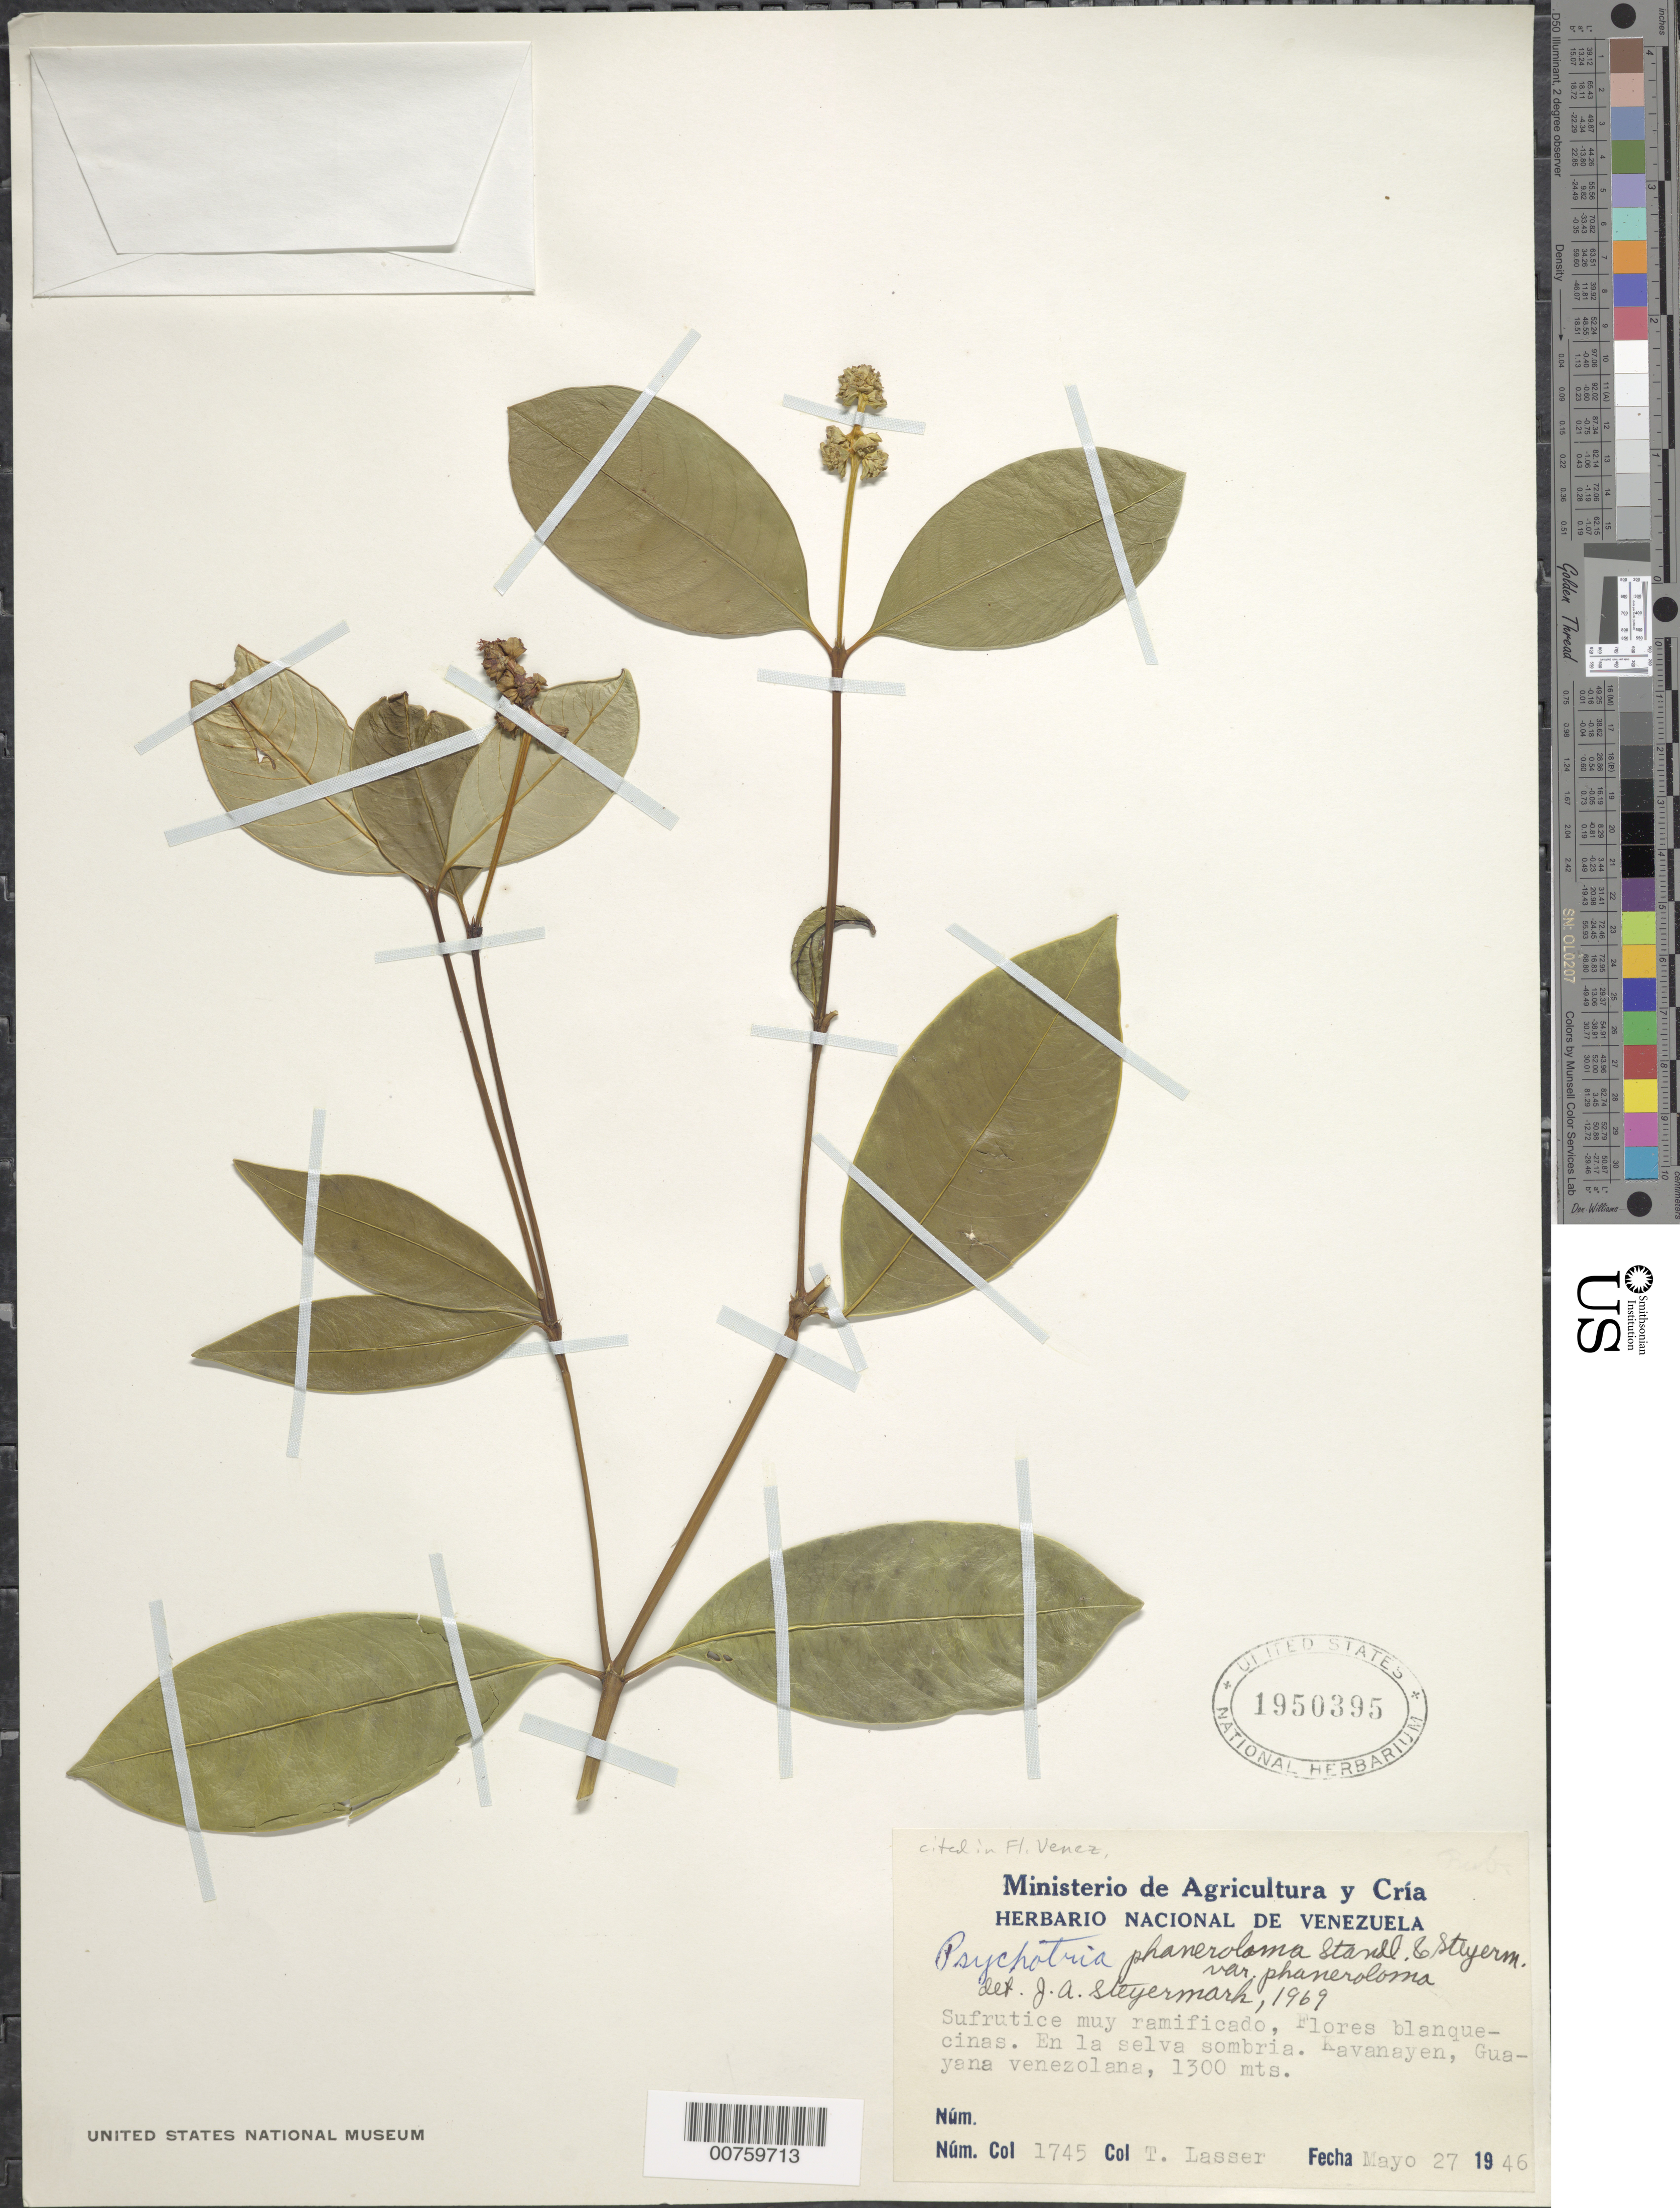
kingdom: Plantae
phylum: Tracheophyta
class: Magnoliopsida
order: Gentianales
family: Rubiaceae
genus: Psychotria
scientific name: Psychotria phaneroloma var. phaneroloma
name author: Standl. & Steyerm.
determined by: Steyermark, Julian A., (VEN)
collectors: T. Lasser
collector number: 1745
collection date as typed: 27-May-46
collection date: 1946-05-27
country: Venezuela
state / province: Bolívar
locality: Kavanayén, Guayana Venezolana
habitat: Selva sombria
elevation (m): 1300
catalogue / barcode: US 1950395